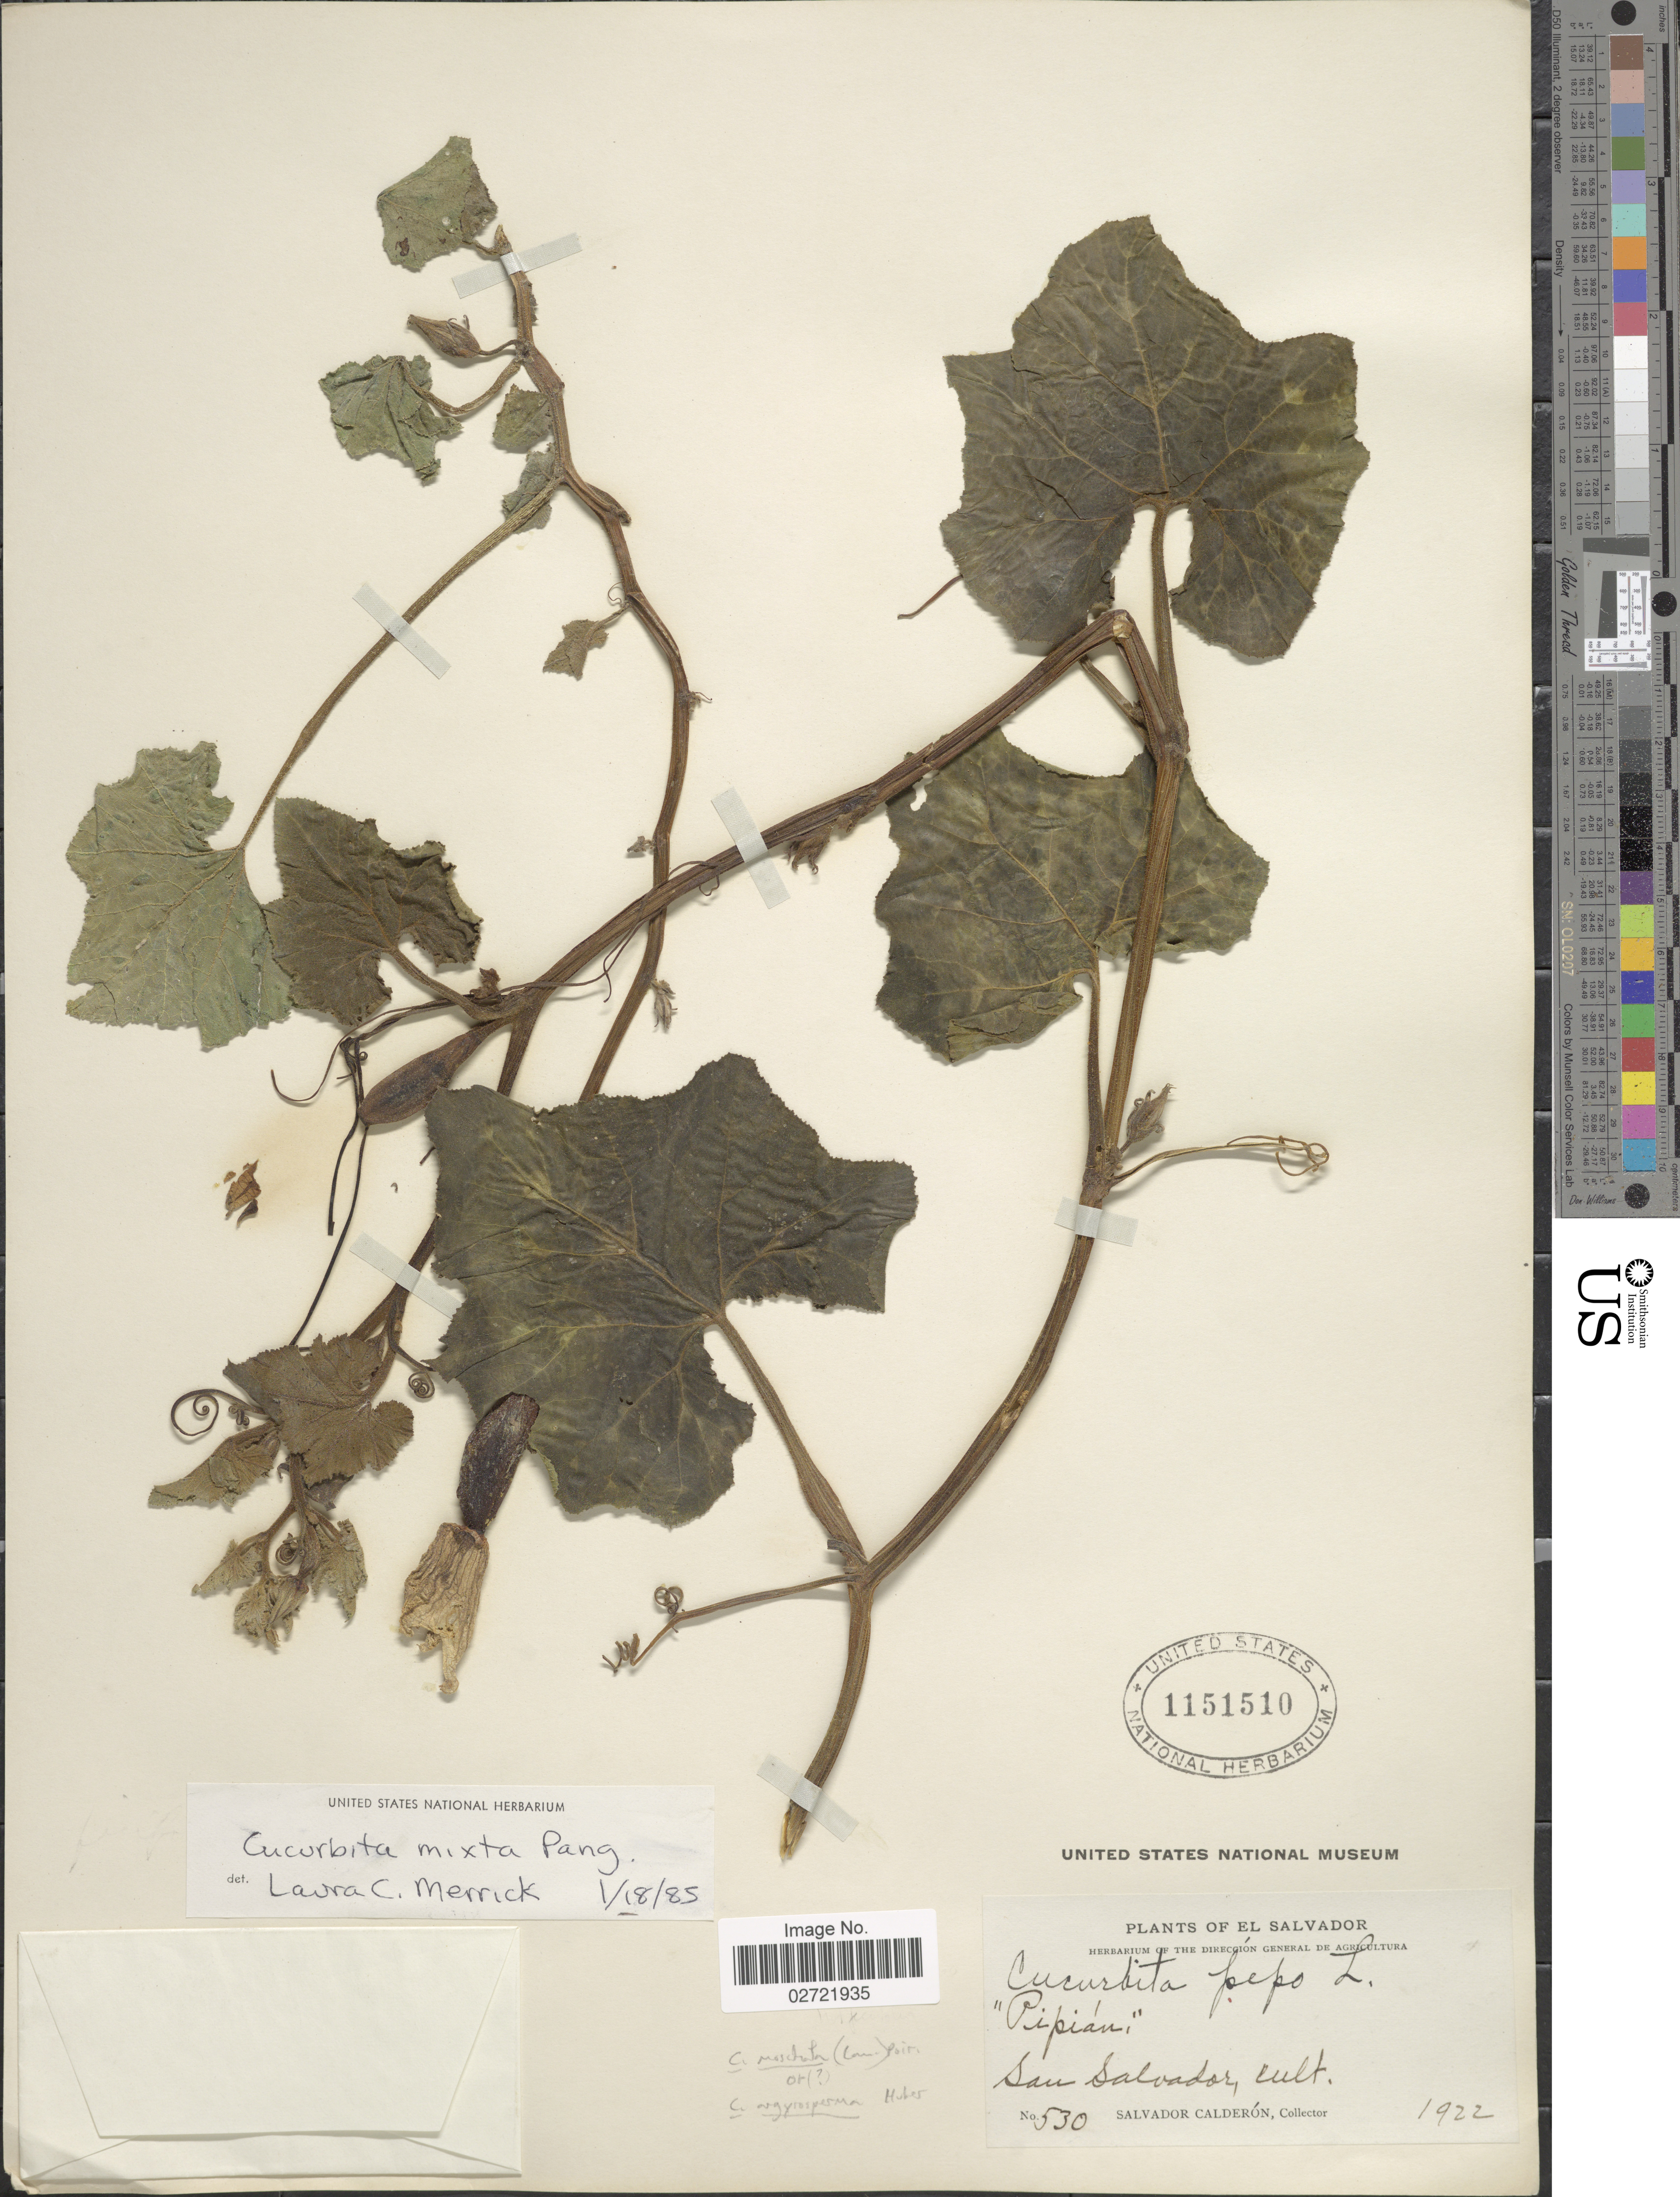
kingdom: Plantae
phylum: Tracheophyta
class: Magnoliopsida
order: Cucurbitales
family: Cucurbitaceae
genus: Cucurbita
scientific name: Cucurbita mixta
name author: Pangalo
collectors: S. Calderón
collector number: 530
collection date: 1922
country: El Salvador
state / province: San Salvador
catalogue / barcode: US 1151510